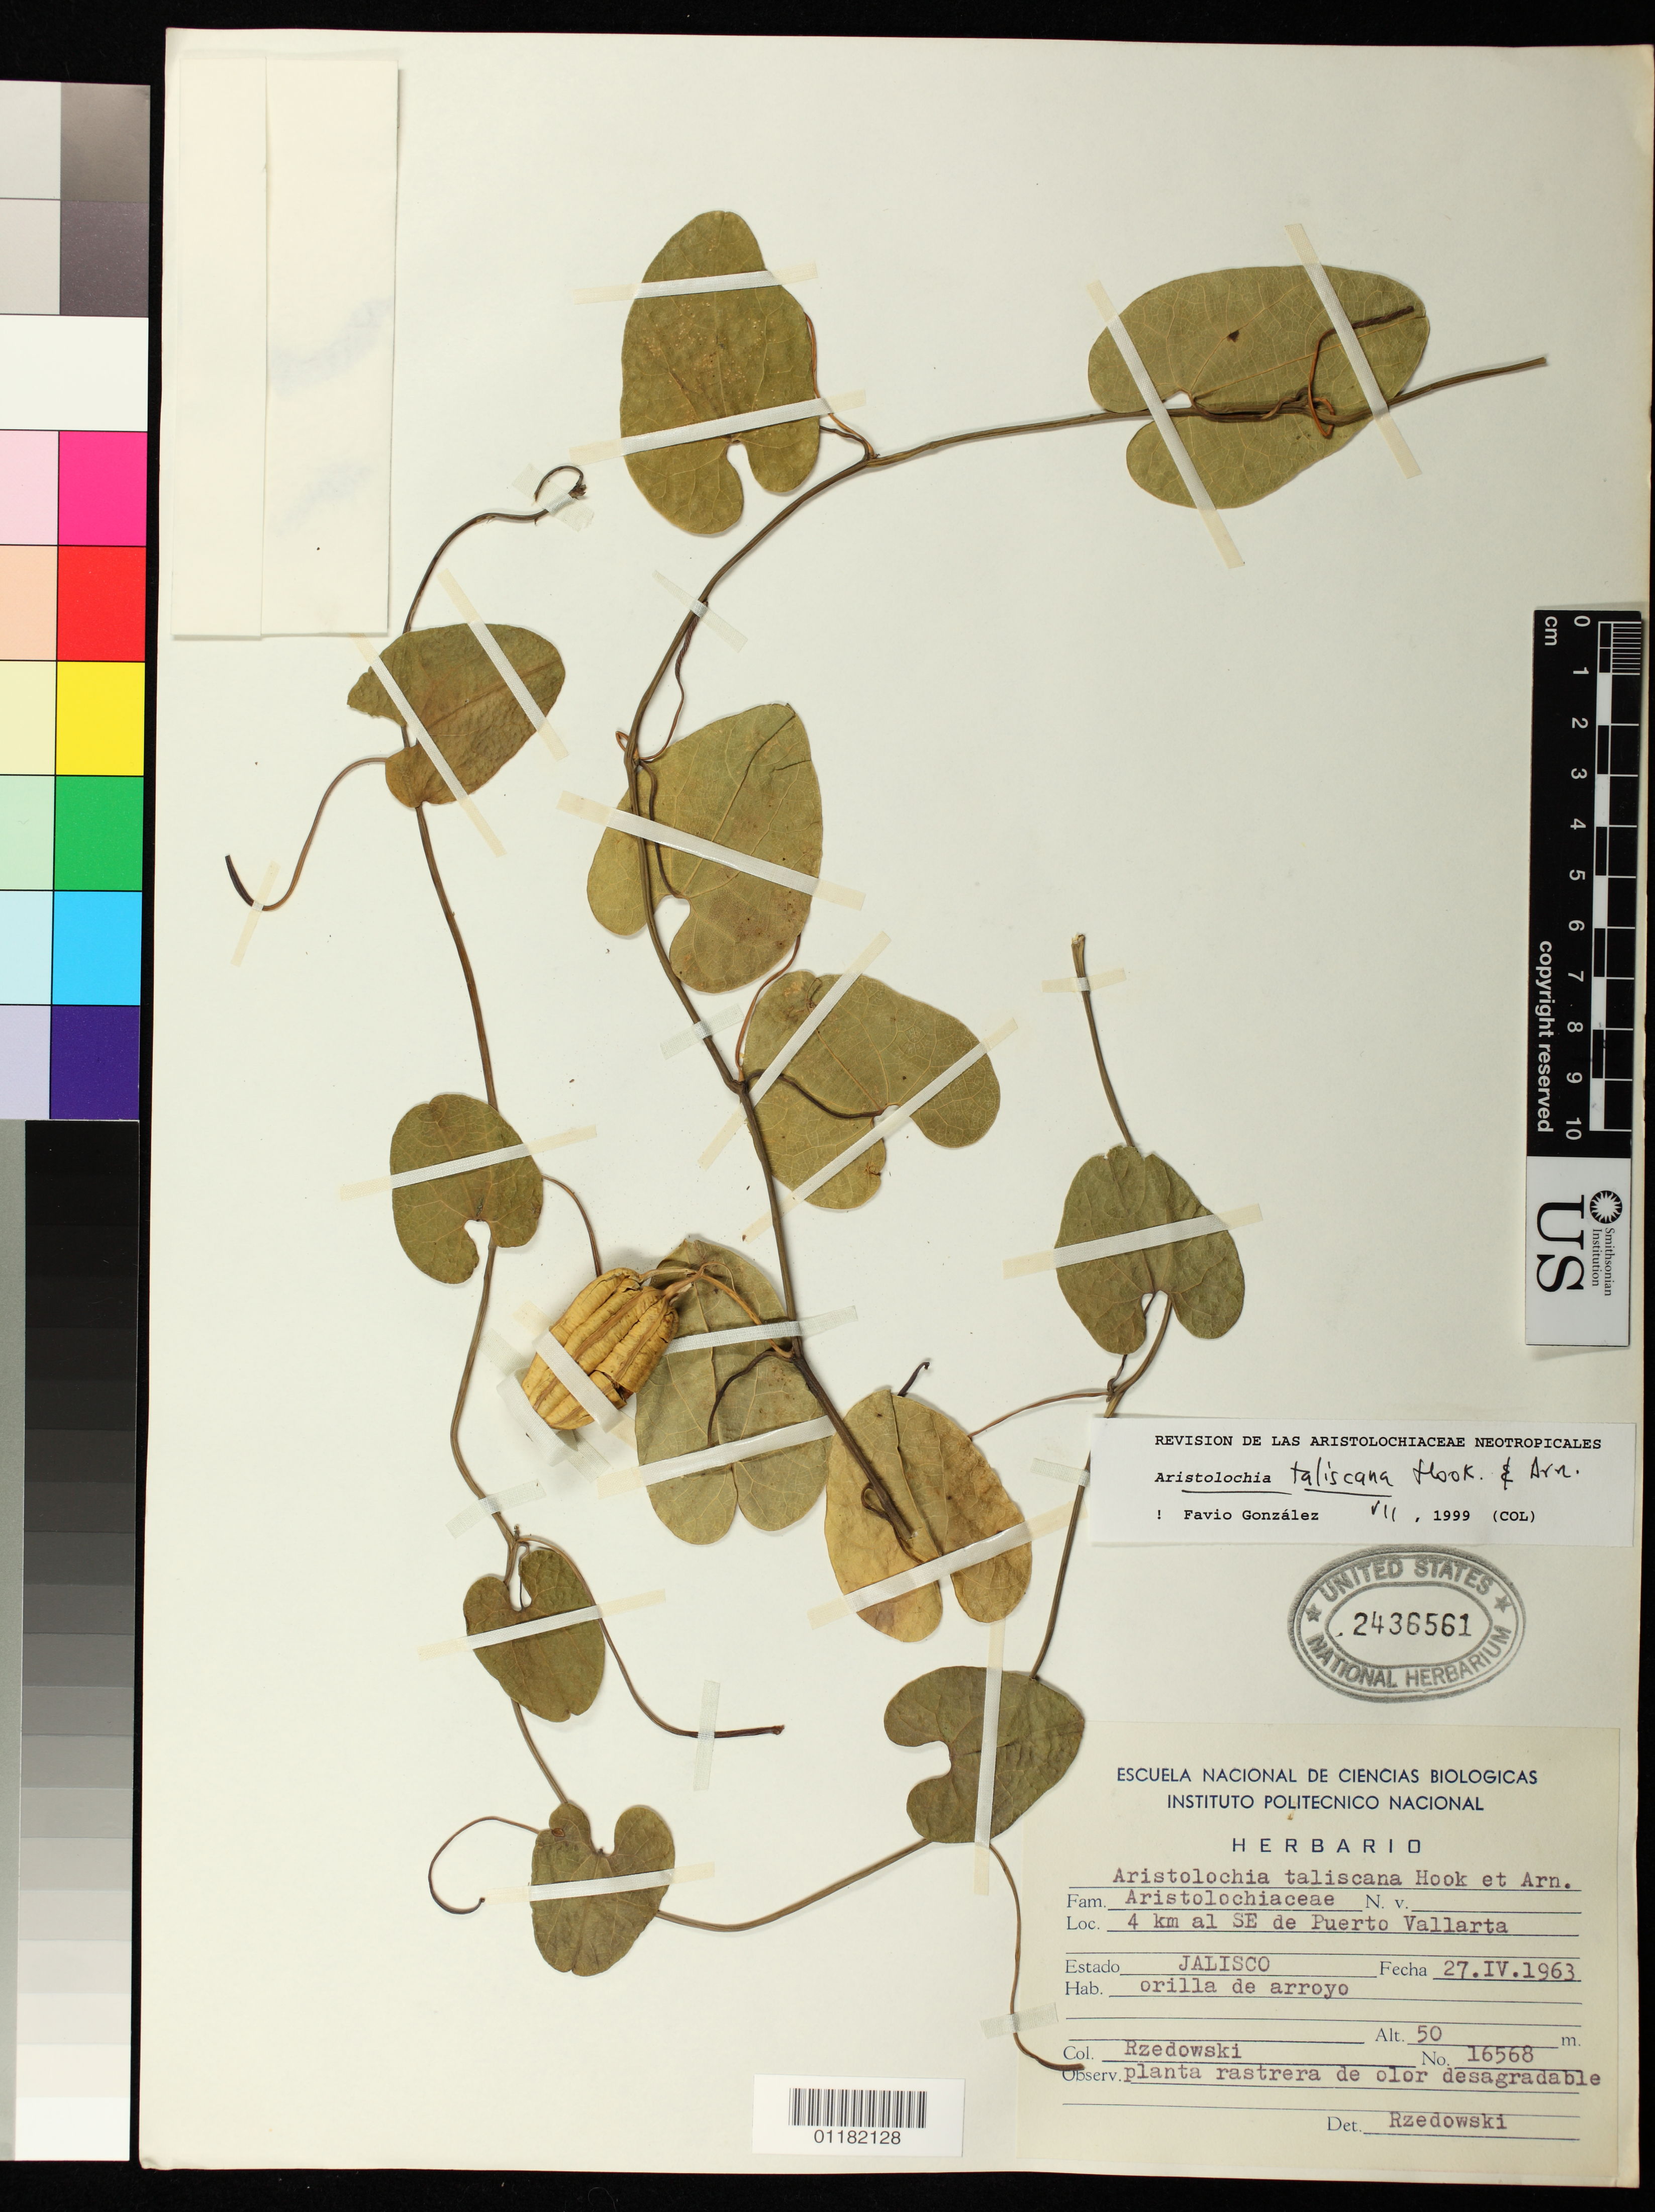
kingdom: Plantae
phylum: Tracheophyta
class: Magnoliopsida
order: Piperales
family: Aristolochiaceae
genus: Aristolochia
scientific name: Aristolochia taliscana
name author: Hook. & Arn.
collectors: J. Rzedowski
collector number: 16568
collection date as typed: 27 Apr 1963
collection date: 1963-04-27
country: Mexico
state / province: Jalisco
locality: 4 km al SE de Puerto Vallarta.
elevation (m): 50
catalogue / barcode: US 2436561